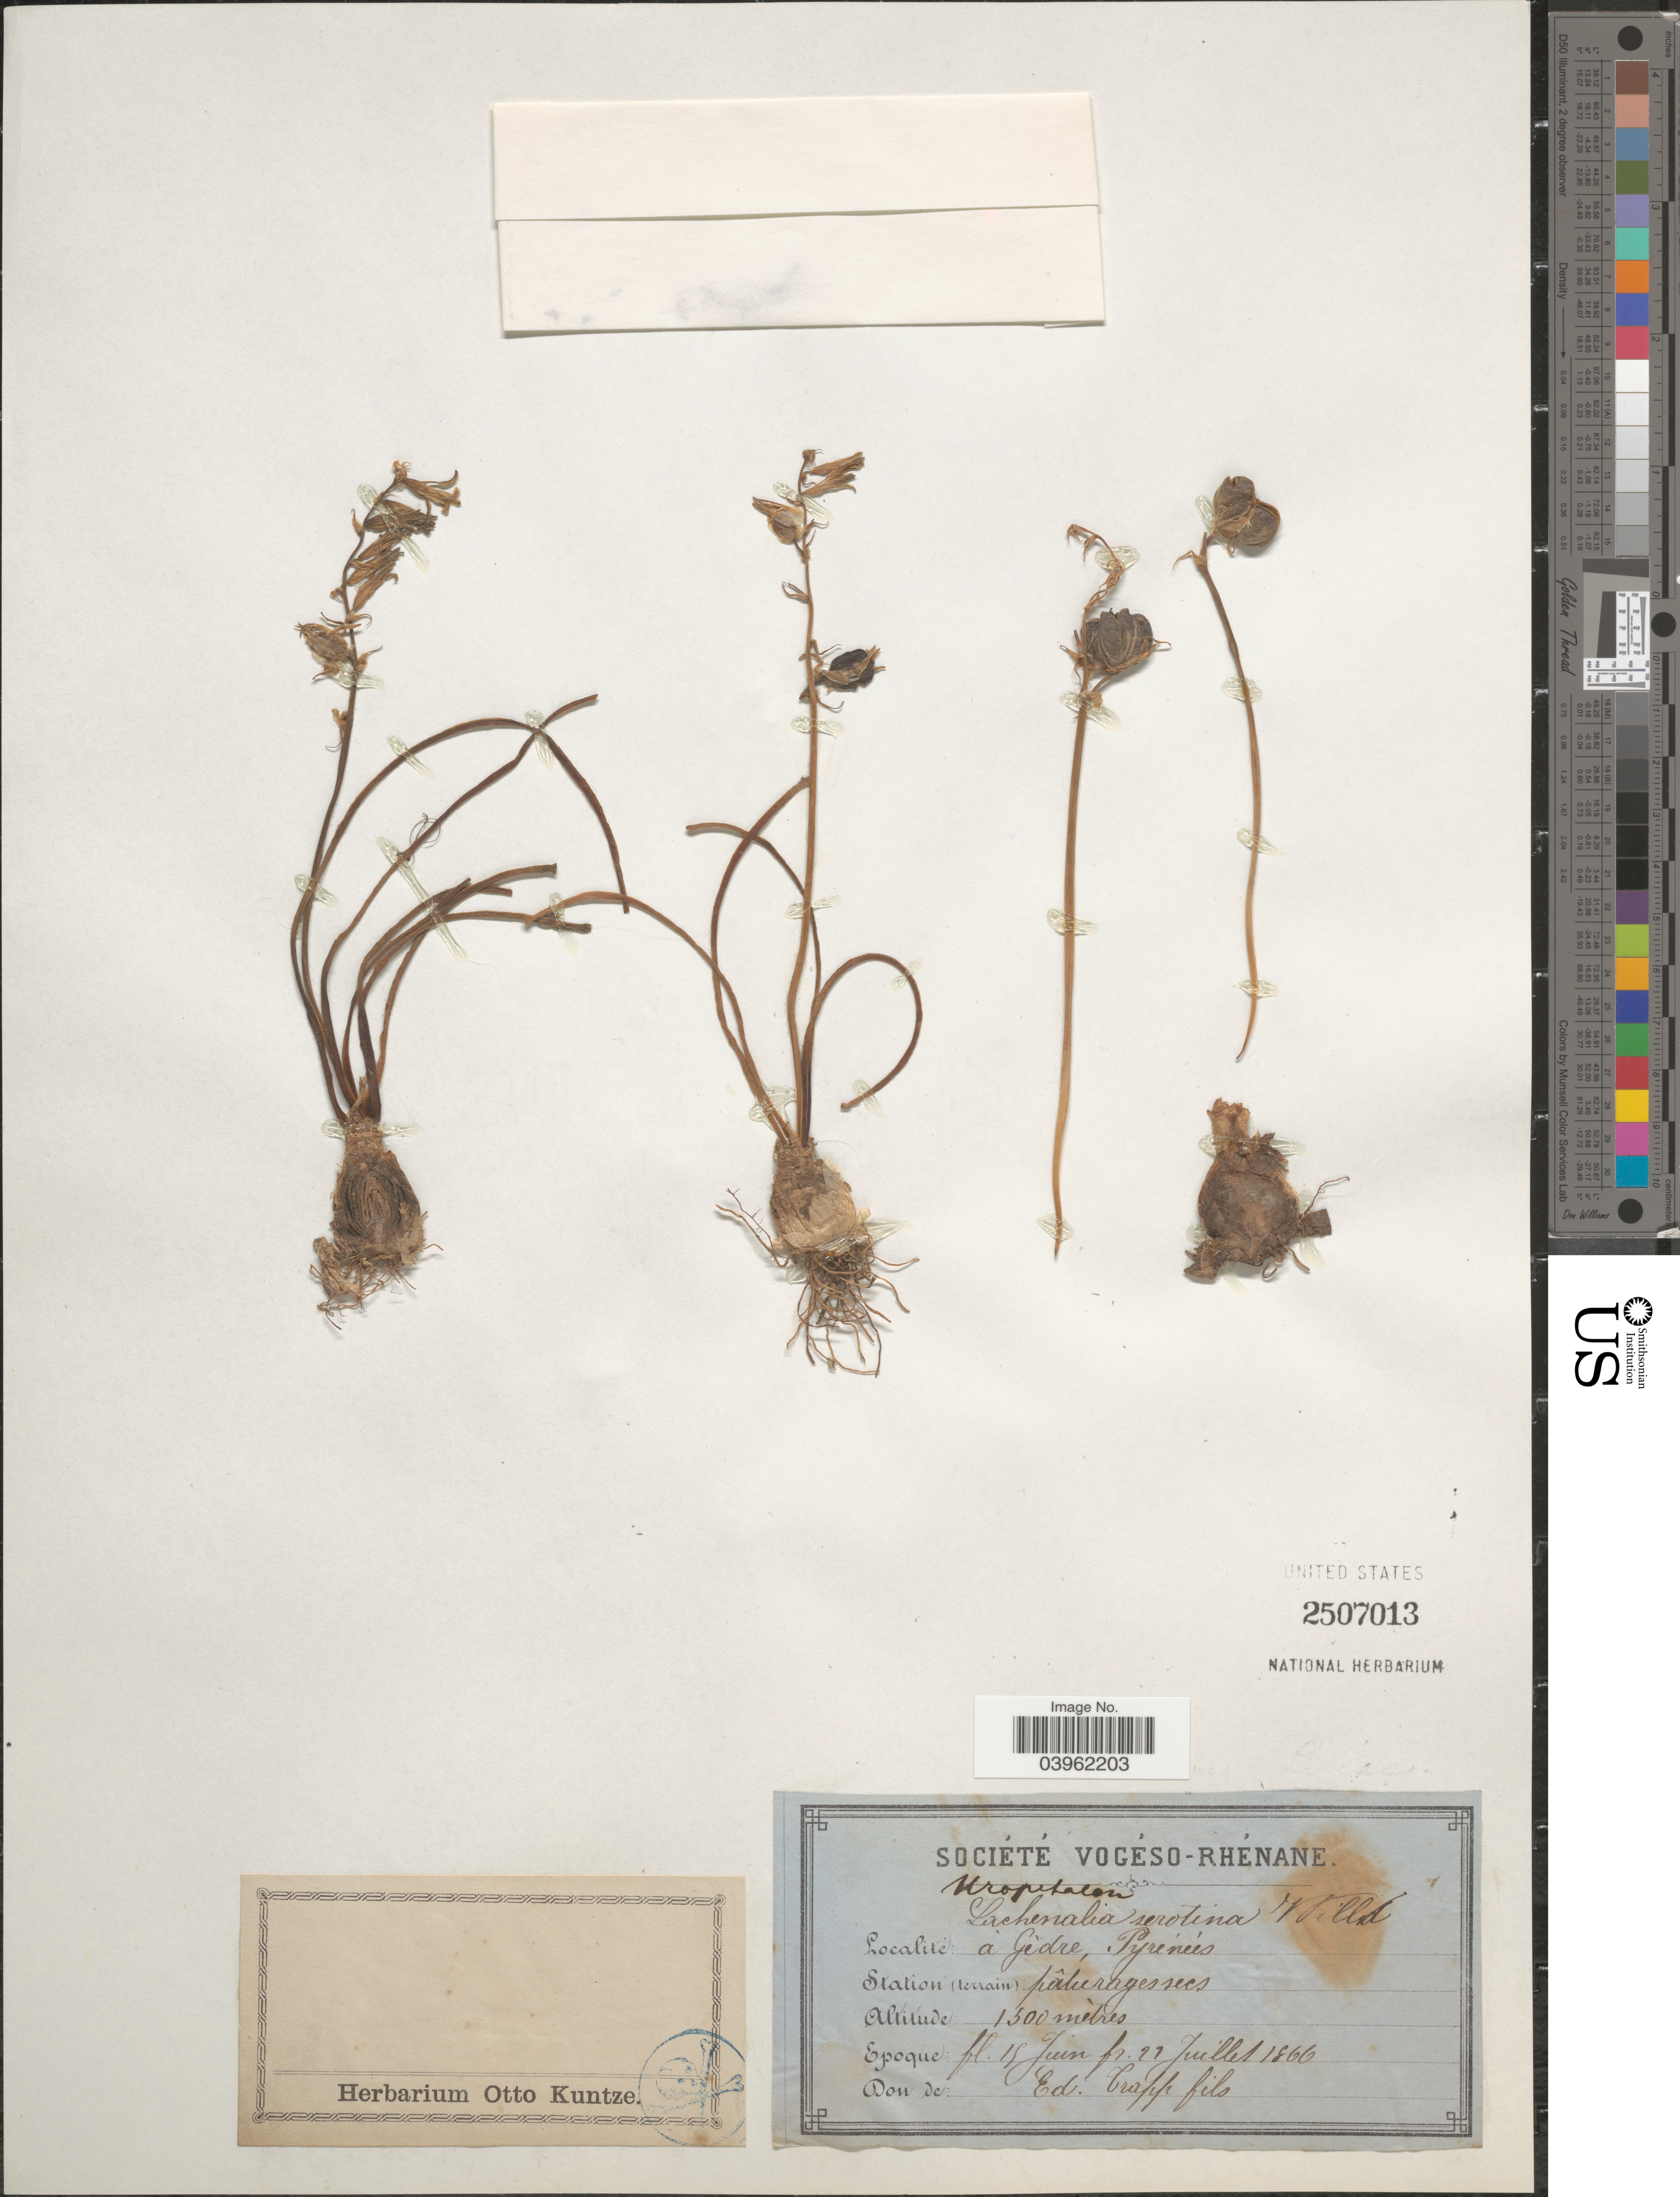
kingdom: Plantae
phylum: Tracheophyta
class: Liliopsida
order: Asparagales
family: Asparagaceae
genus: Dipcadi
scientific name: Dipcadi serotinum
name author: (L.) Medik.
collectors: E. Crapp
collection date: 1866-06-15/1866-07-22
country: France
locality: A Gèdre, Pyreneés. Station (terrain): Pâturages secs.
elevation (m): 1500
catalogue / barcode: US 2507013